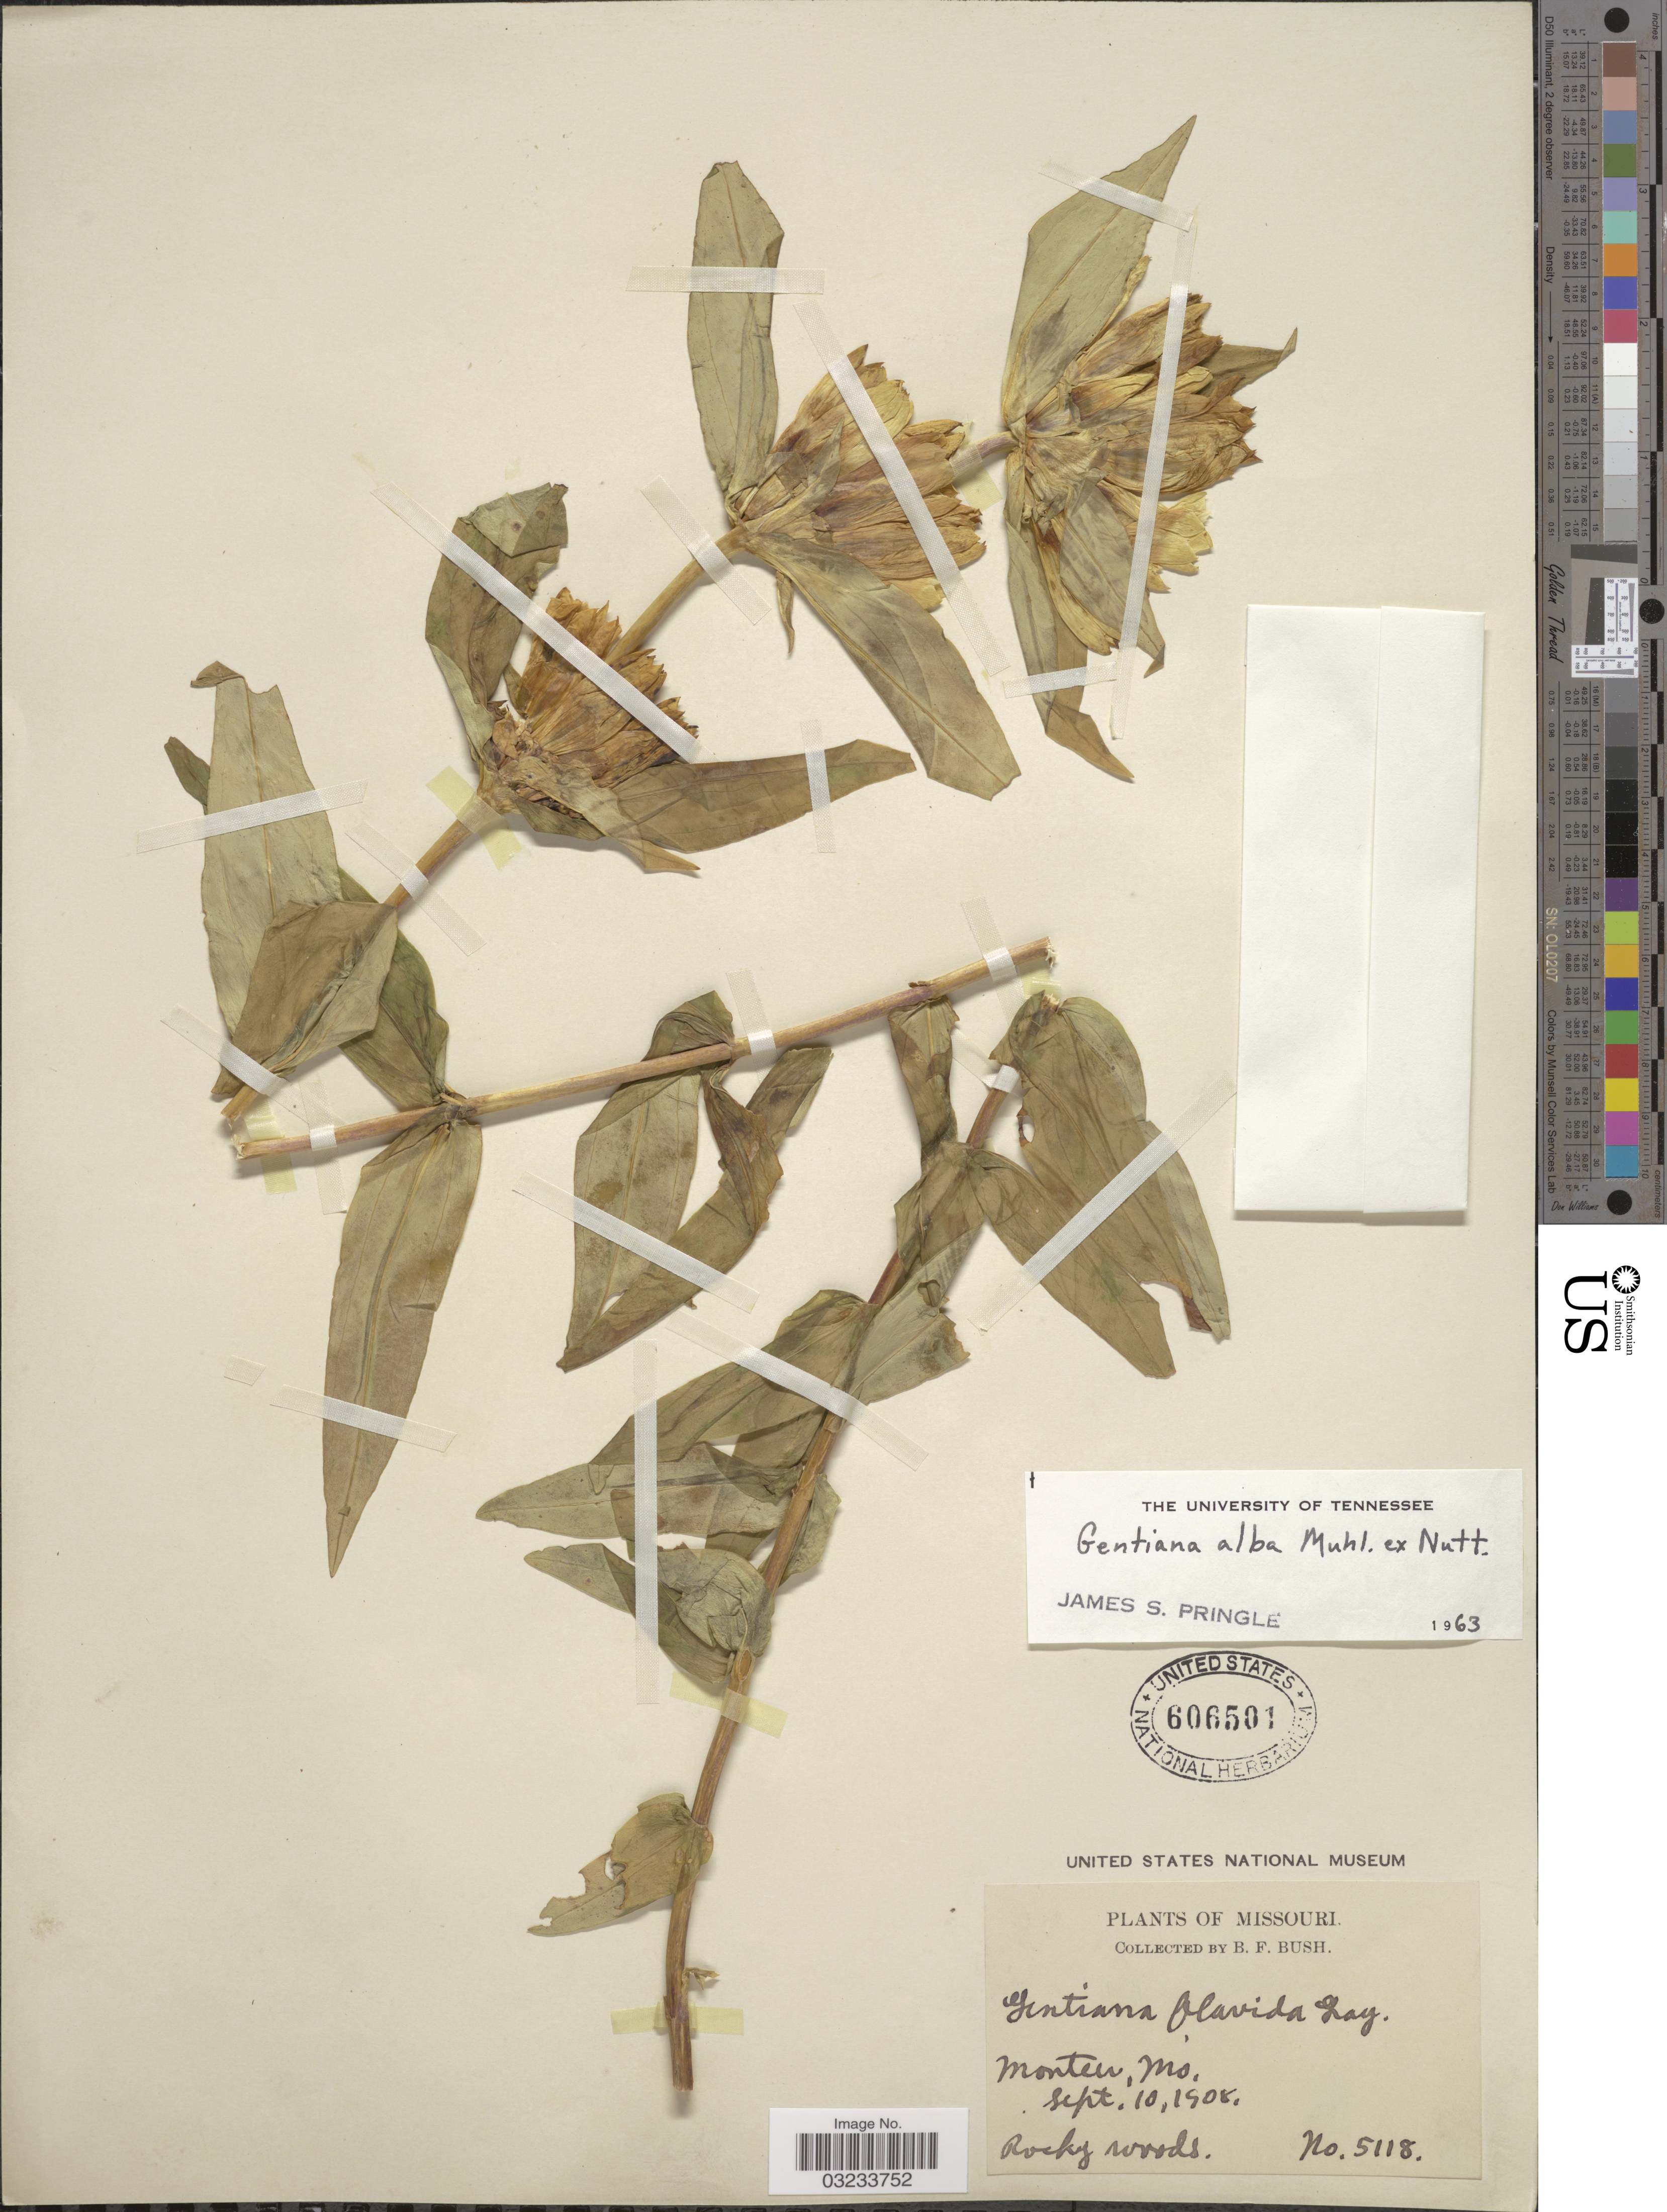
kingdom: Plantae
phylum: Tracheophyta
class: Magnoliopsida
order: Gentianales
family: Gentianaceae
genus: Gentiana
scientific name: Gentiana alba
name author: Muhl. ex J. McNab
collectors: B. F. Bush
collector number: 5118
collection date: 1908-09-10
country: United States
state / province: Missouri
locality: Monteer.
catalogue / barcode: US 606501